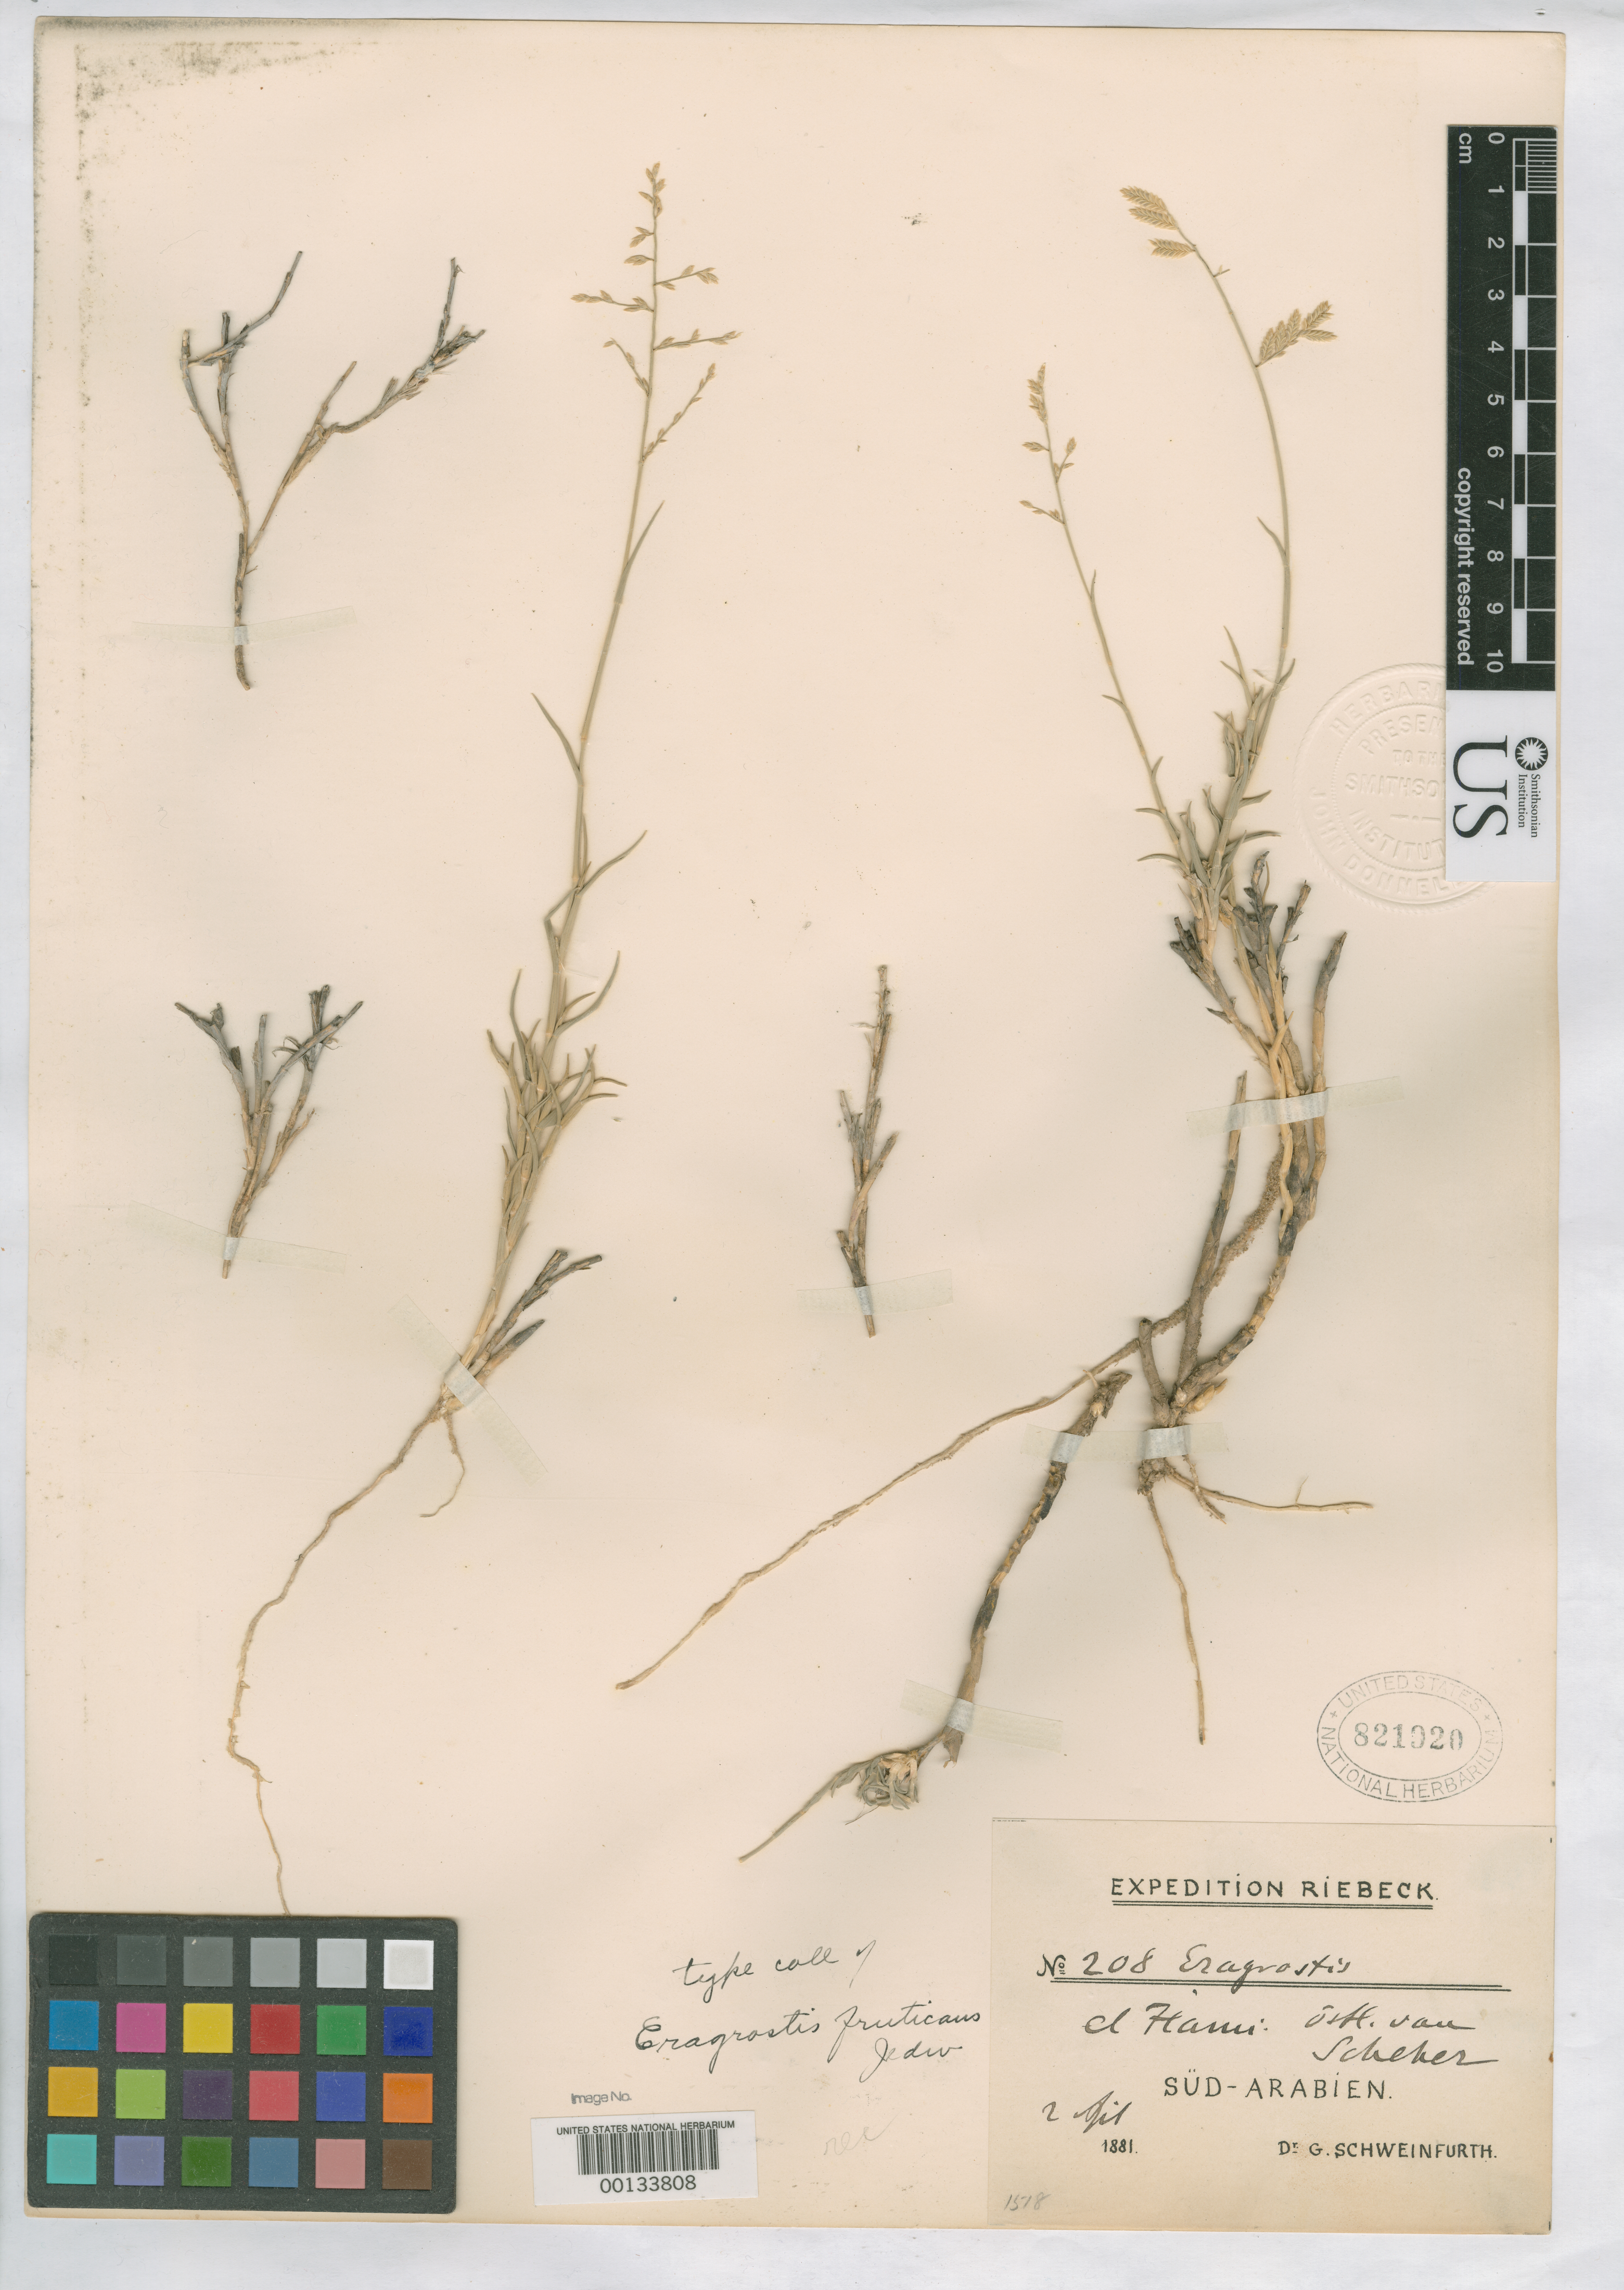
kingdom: Plantae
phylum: Tracheophyta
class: Liliopsida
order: Poales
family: Poaceae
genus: Eragrostis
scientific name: Eragrostis fruticans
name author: Jedwabn.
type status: Isotype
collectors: G. A. Schweinfurth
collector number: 208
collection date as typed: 02 Apr 1881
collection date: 1881-04-02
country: Saudi Arabia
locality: Prope Scheber.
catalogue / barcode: US 821920